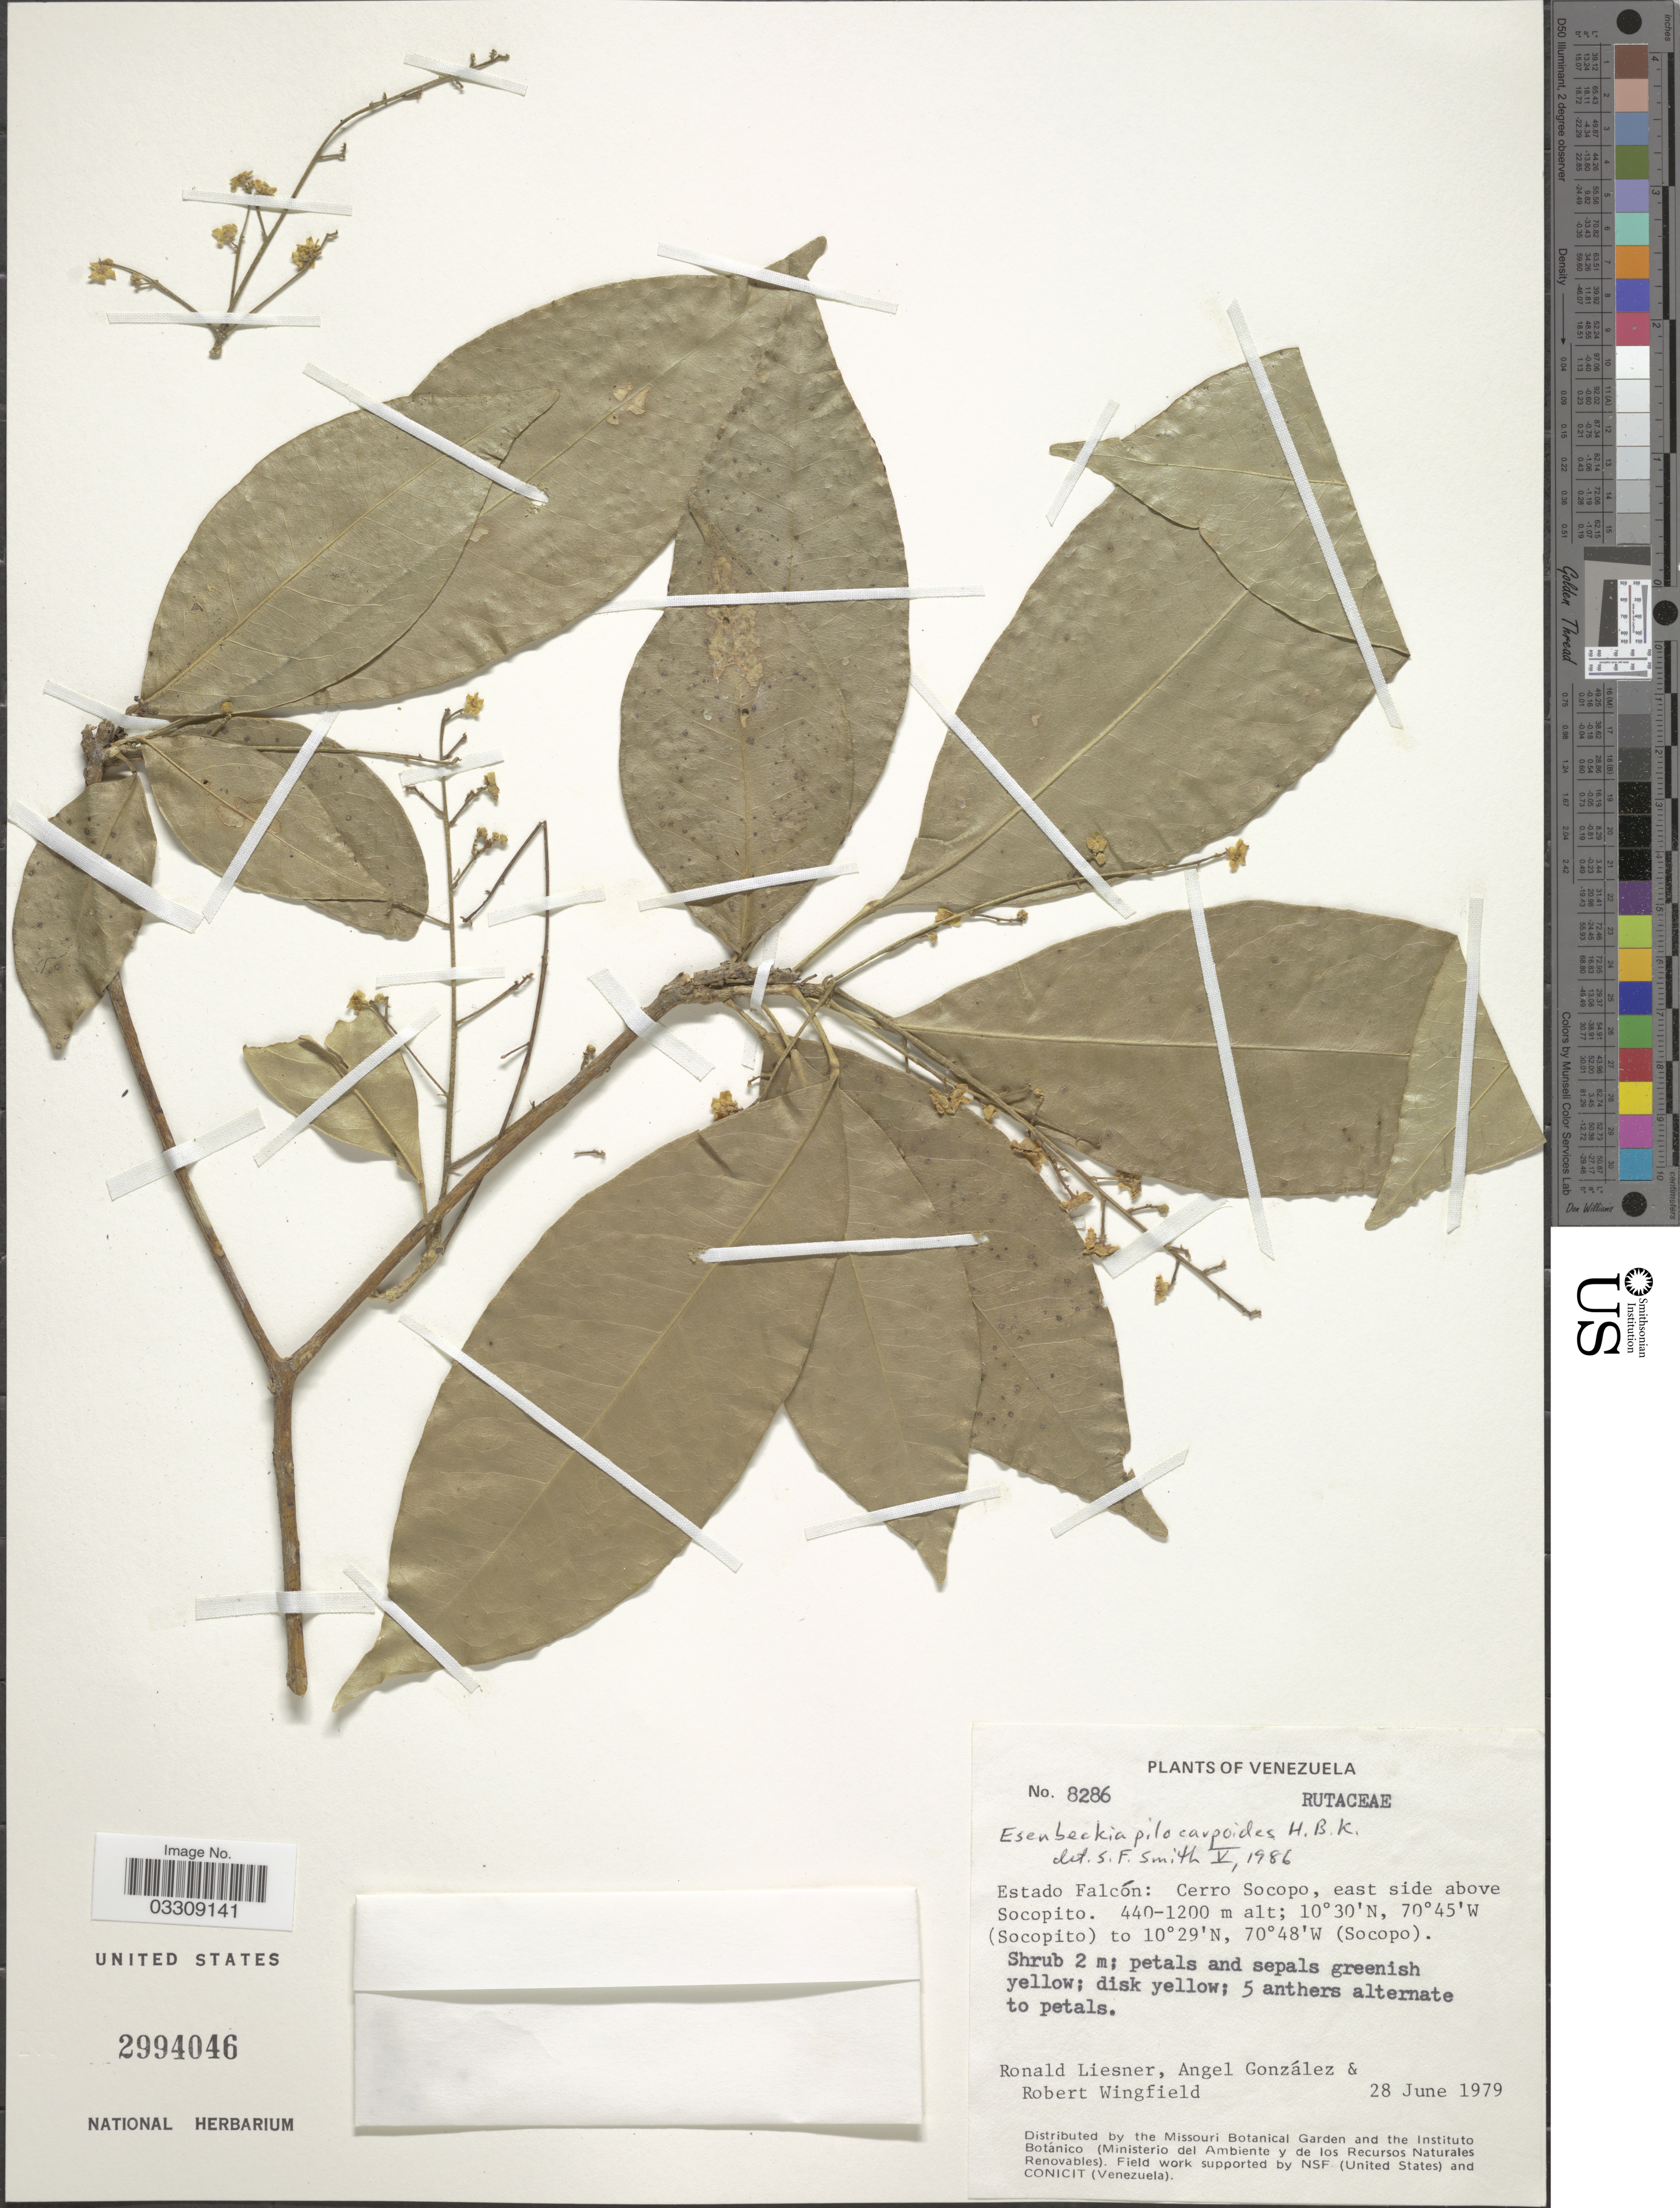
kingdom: Plantae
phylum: Tracheophyta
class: Magnoliopsida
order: Sapindales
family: Rutaceae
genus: Esenbeckia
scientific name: Esenbeckia pilocarpoides subsp. pilocarpoides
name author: Kunth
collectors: R. L. Liesner, A. C. González & R. C. Wingfield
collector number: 8286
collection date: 1979-06-28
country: Venezuela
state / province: Falcón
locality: Cerro Socopo, east side above Socopito.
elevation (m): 440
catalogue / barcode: US 2994046